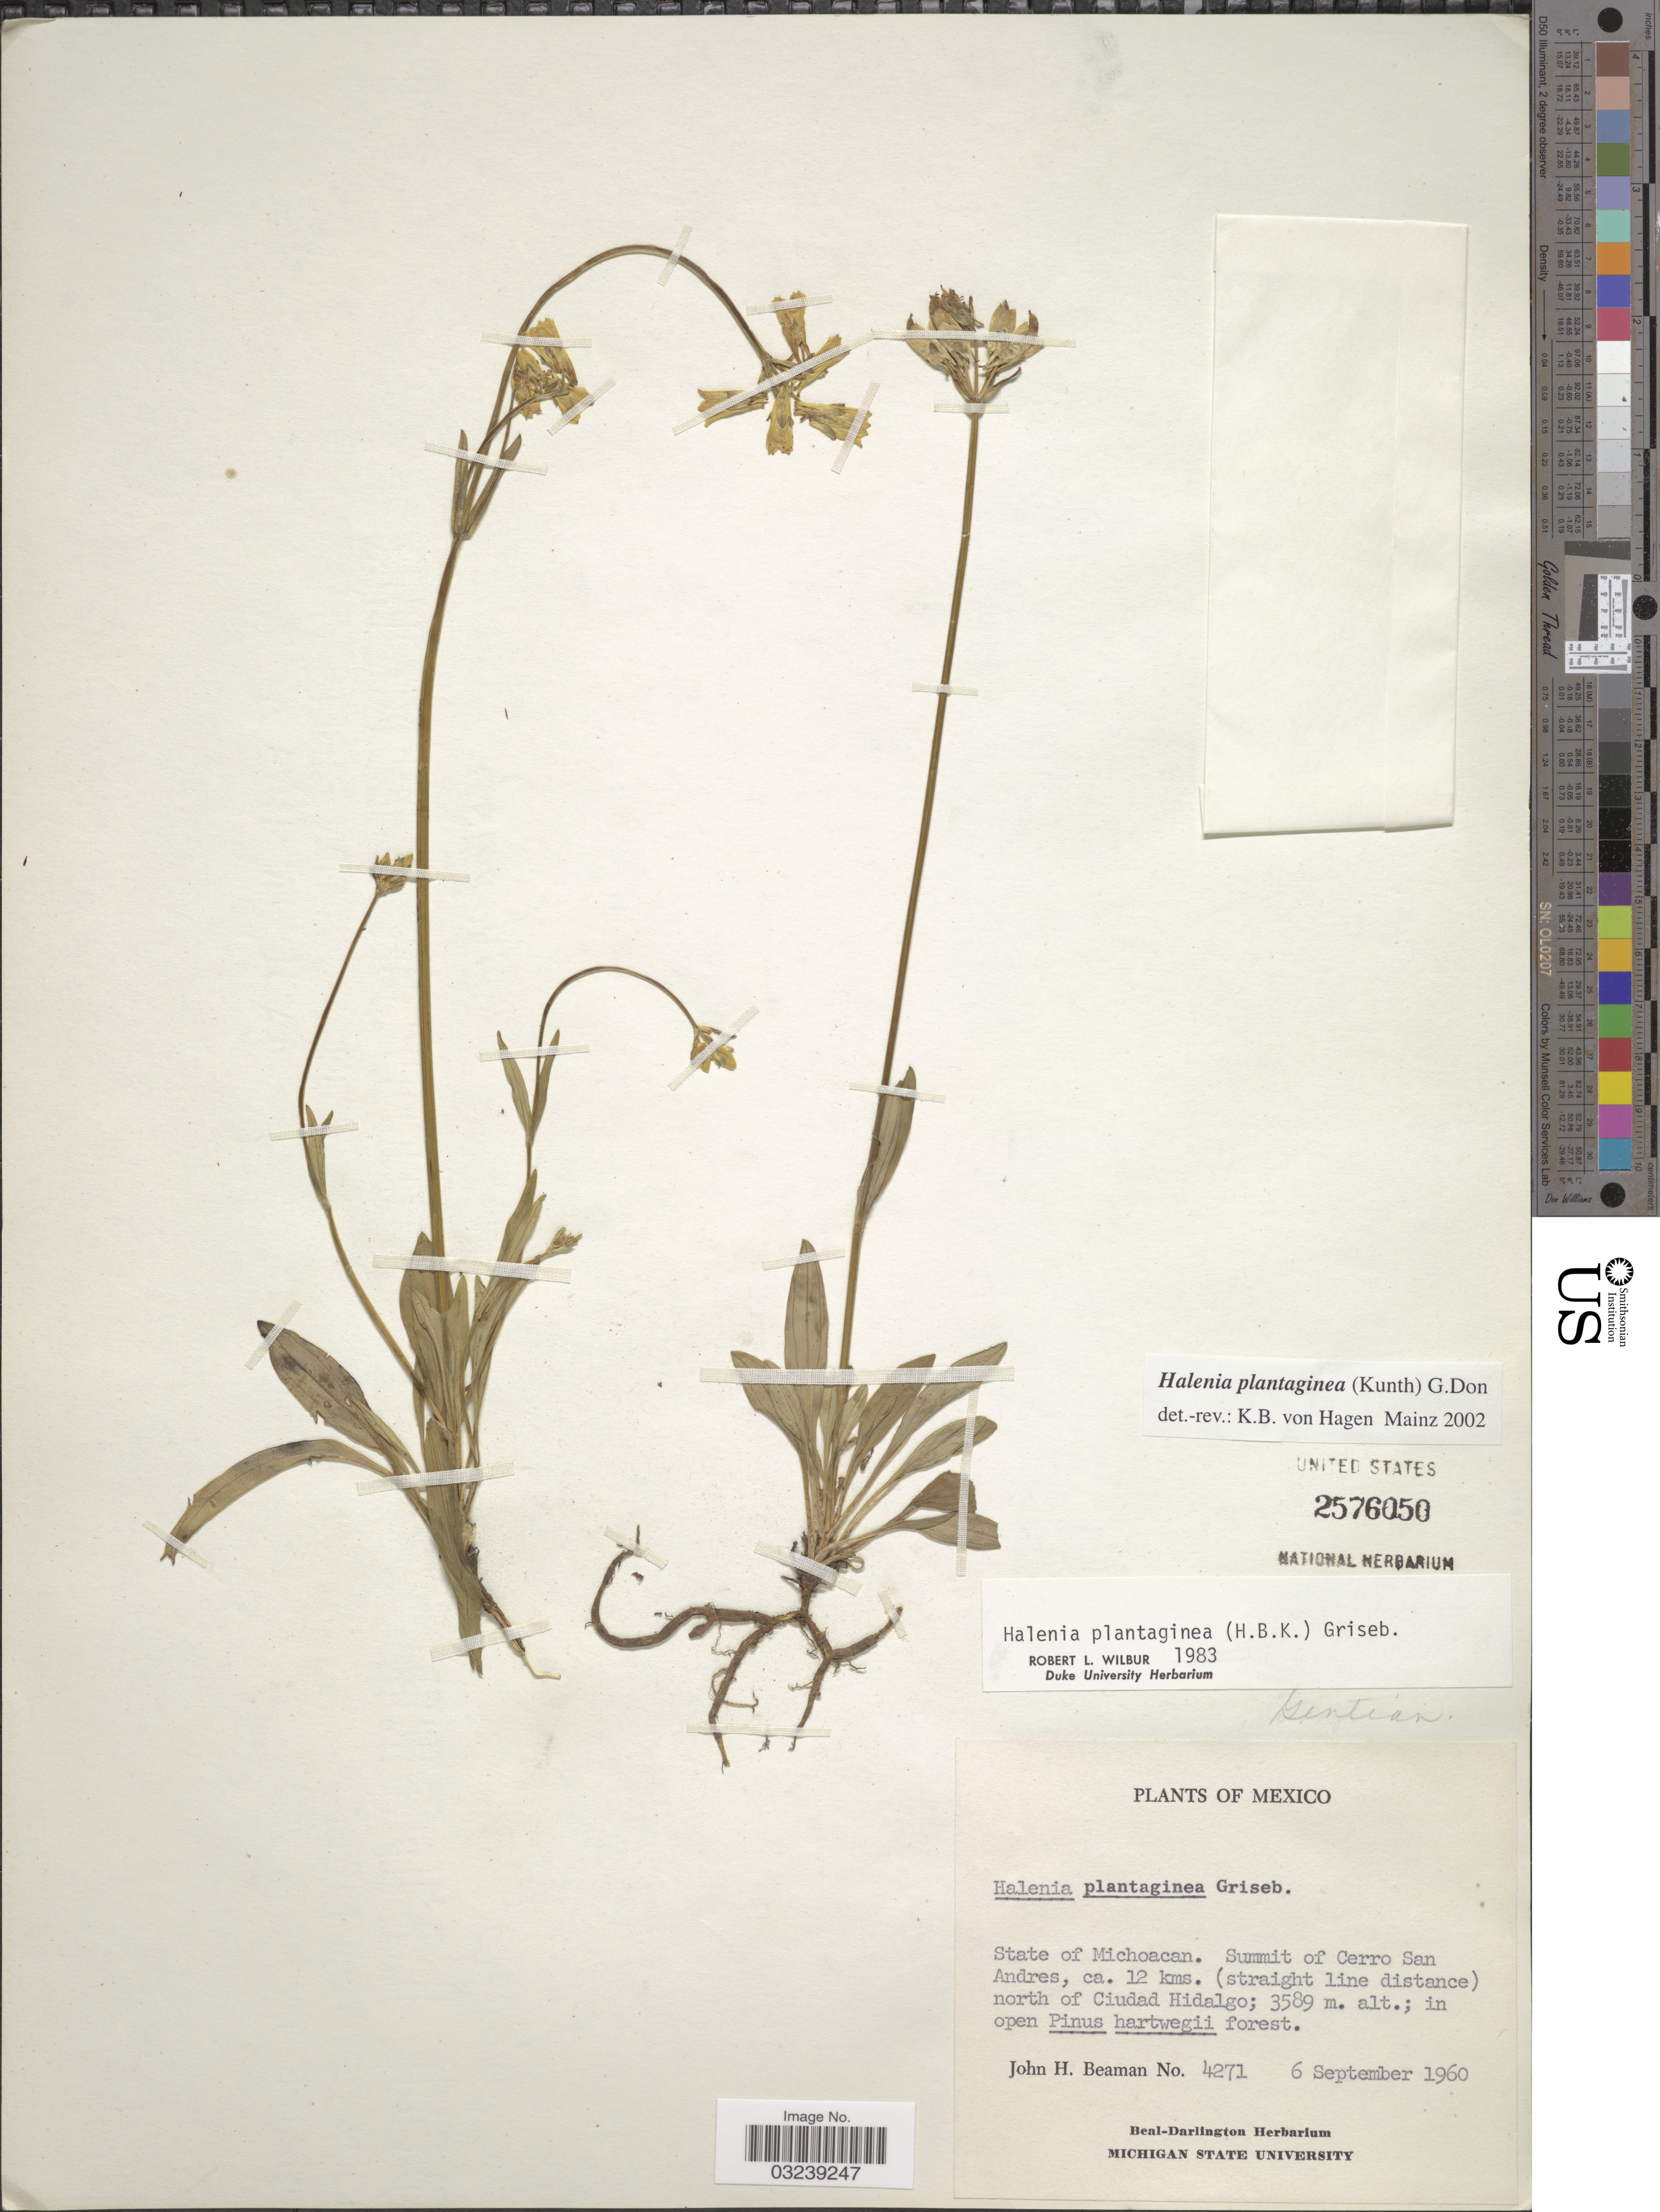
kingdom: Plantae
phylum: Tracheophyta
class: Magnoliopsida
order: Gentianales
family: Gentianaceae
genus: Halenia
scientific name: Halenia plantaginea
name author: (Kunth) G. Don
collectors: J. H. Beaman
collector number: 4271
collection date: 1960-09-06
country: Mexico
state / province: Michoacán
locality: Summit of Cerro San Andres, ca. 12 kms. (straight line distance) north of Ciudad Hidalgo.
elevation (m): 3589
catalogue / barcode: US 2576050